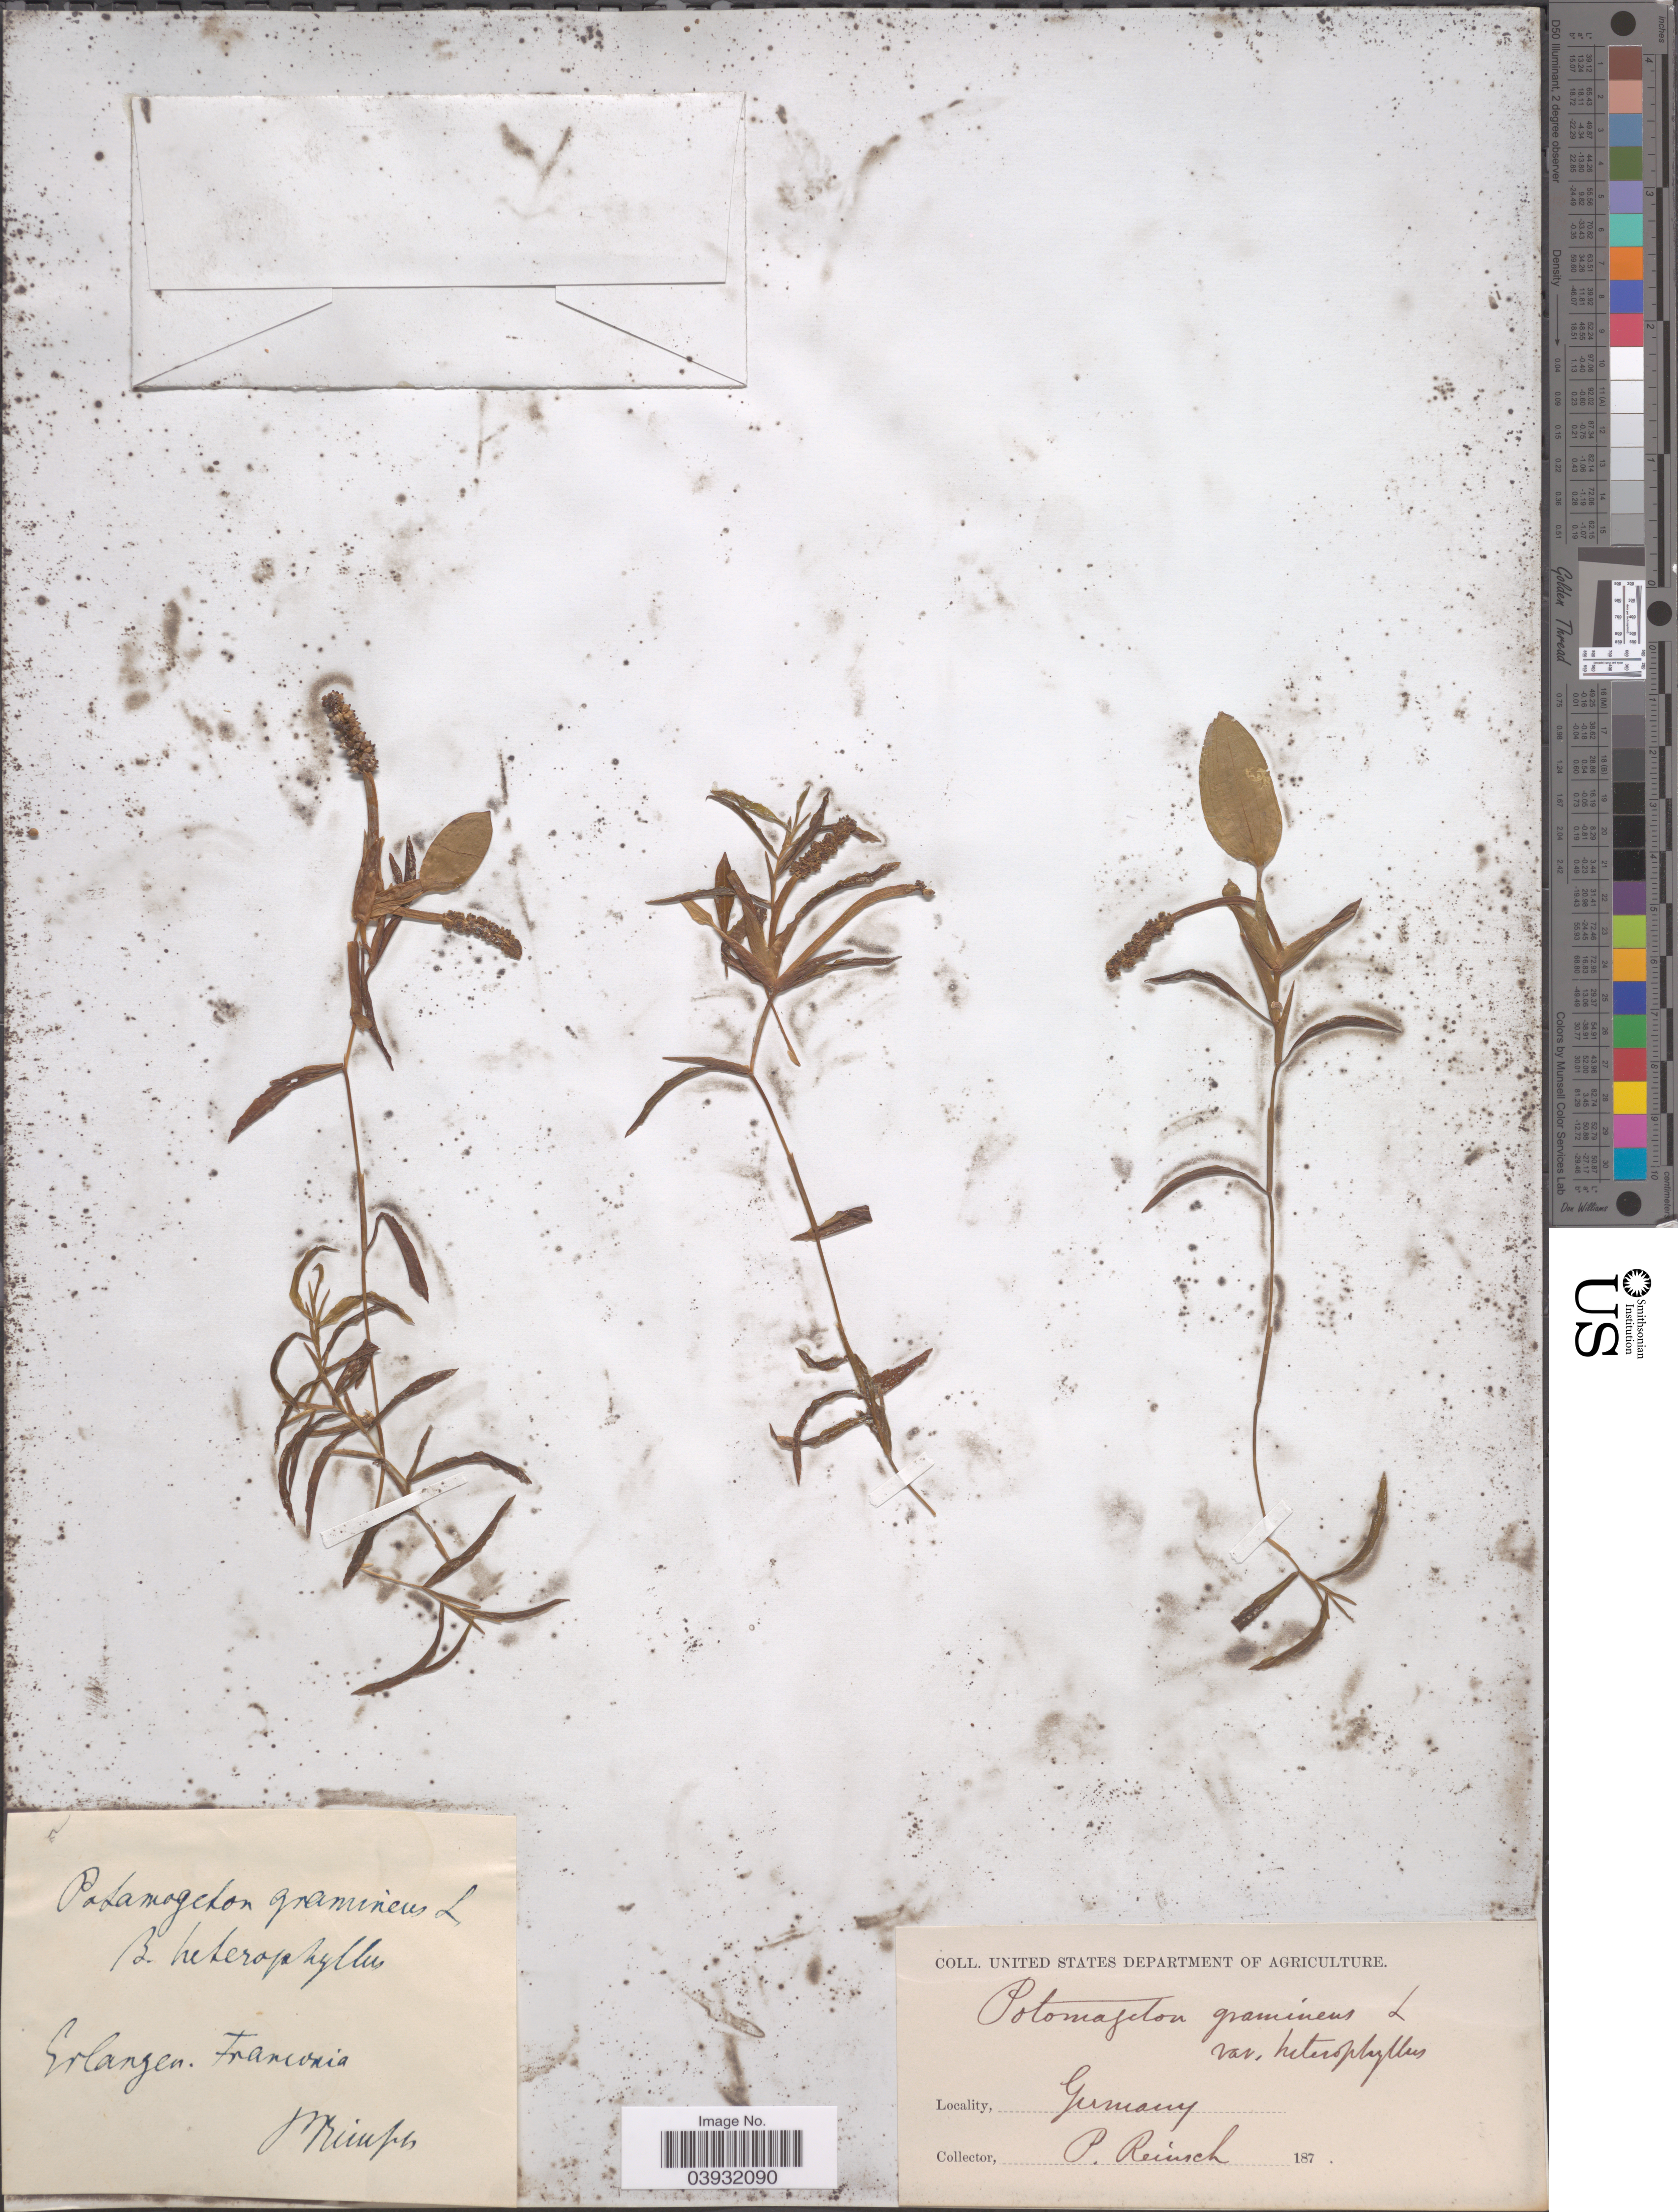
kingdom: Plantae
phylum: Tracheophyta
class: Liliopsida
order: Alismatales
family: Potamogetonaceae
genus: Potamogeton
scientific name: Potamogeton gramineus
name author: L.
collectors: P. Reinsch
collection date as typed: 187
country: Germany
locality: Erlangen. Franconia.